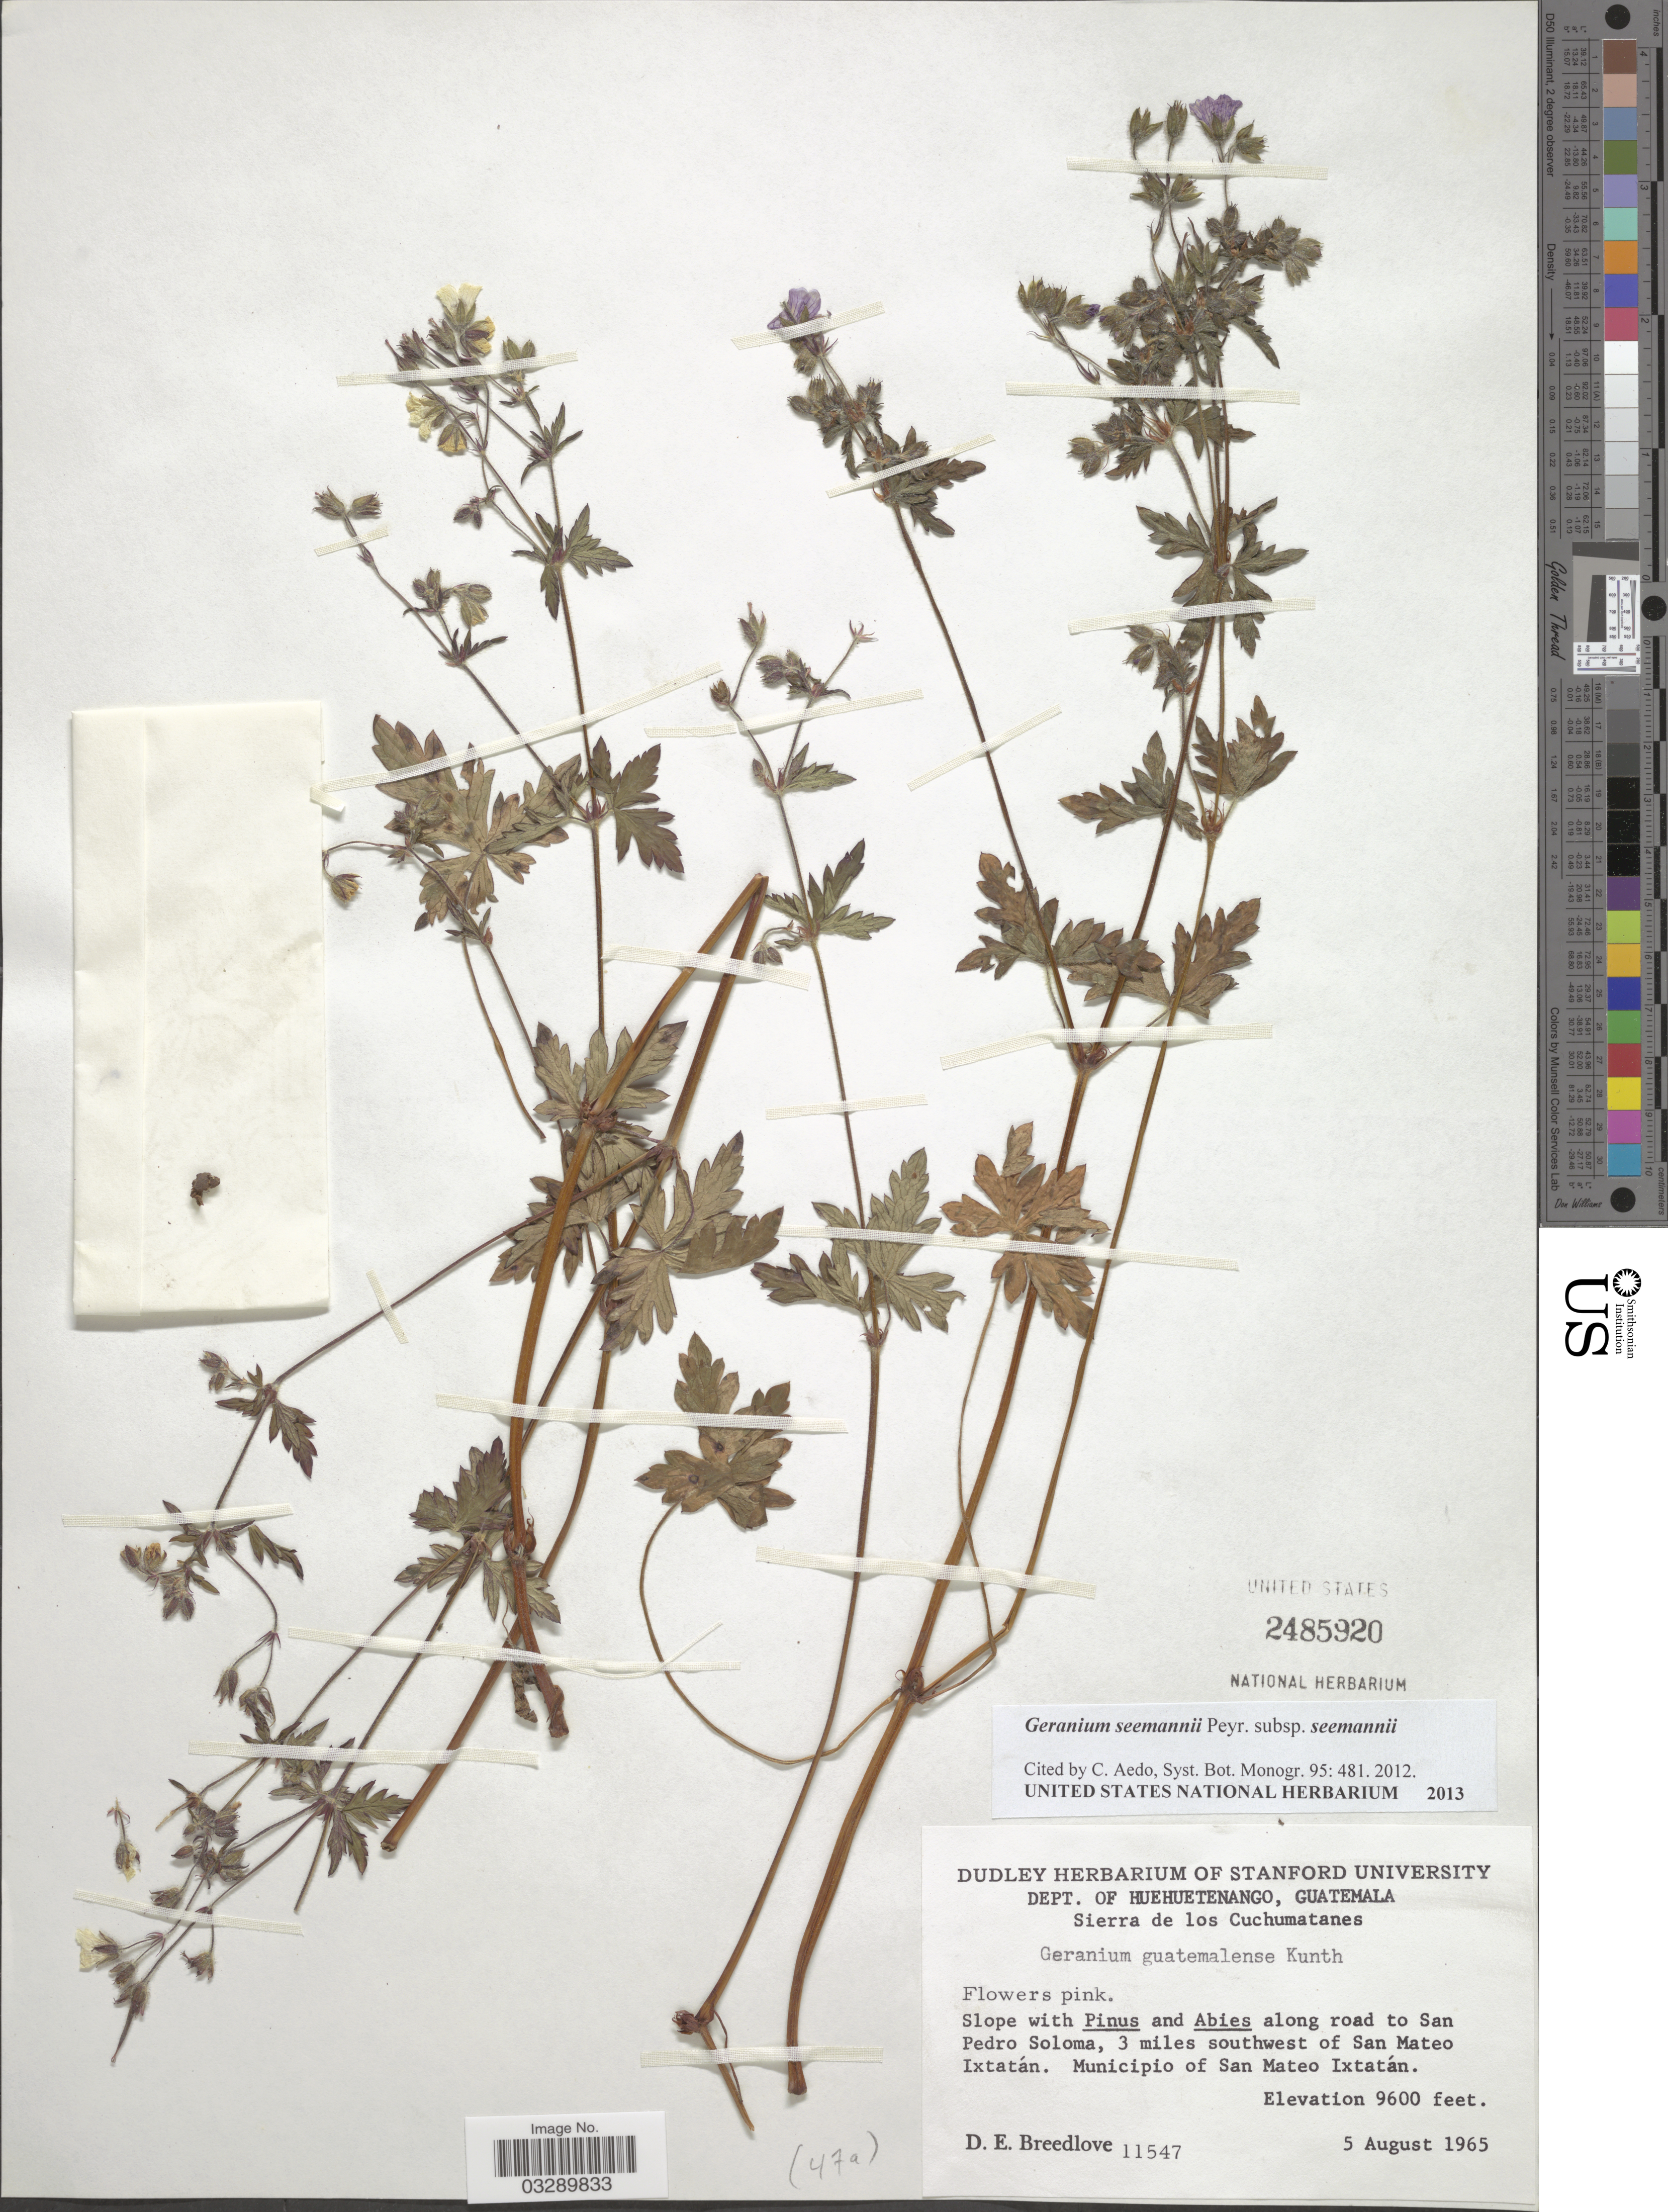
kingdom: Plantae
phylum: Tracheophyta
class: Magnoliopsida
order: Geraniales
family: Geraniaceae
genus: Geranium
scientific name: Geranium seemannii subsp. seemannii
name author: Peyr.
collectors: D. E. Breedlove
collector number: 11547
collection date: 1965-08-05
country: Guatemala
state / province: Huehuetenango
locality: Dept. of Huehuetenango. Sierra de los Cuchumatanes. Along road to San Pedro Soloma, 3 miles southwest of San Mateo Ixtatán. Municipio of San Mateo Ixtatán.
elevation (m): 2926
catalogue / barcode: US 2485920